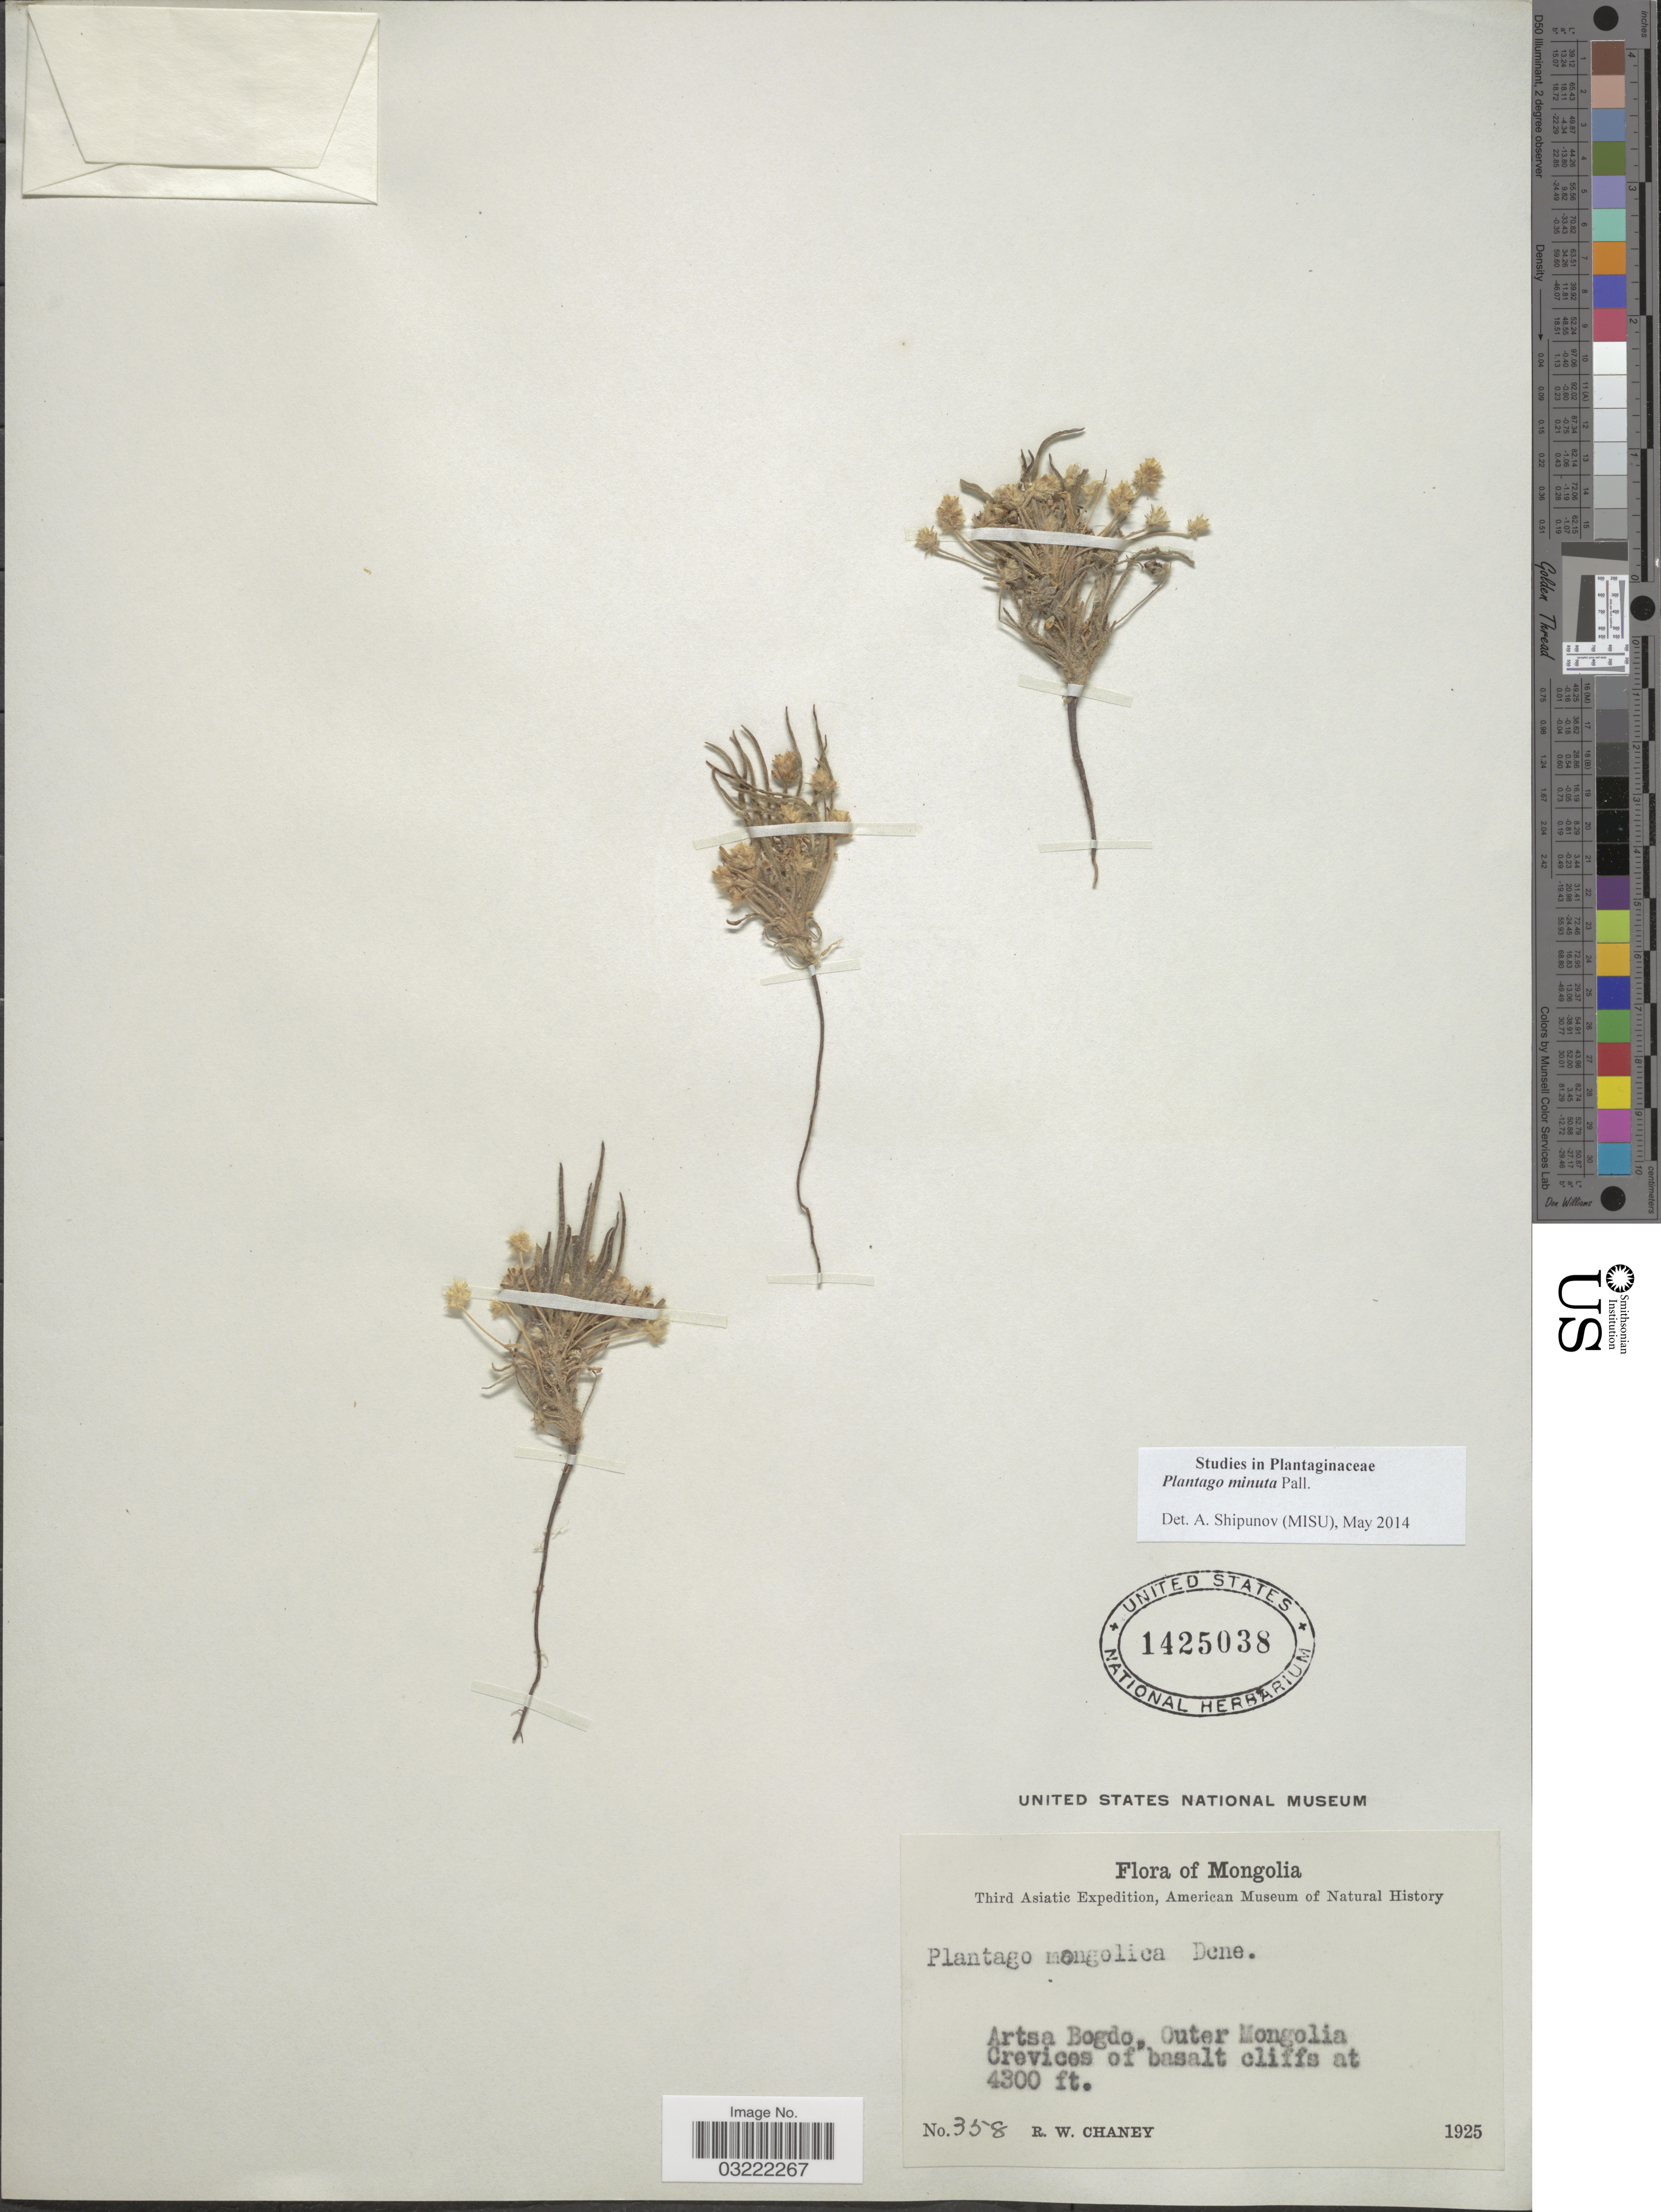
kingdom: Plantae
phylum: Tracheophyta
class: Magnoliopsida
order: Lamiales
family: Plantaginaceae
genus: Plantago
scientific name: Plantago minuta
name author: Pall.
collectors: R. Chaney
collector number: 358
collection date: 1925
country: Mongolia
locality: Artsa Bogdo, Outer Mongolia.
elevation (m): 1311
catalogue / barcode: US 1425038